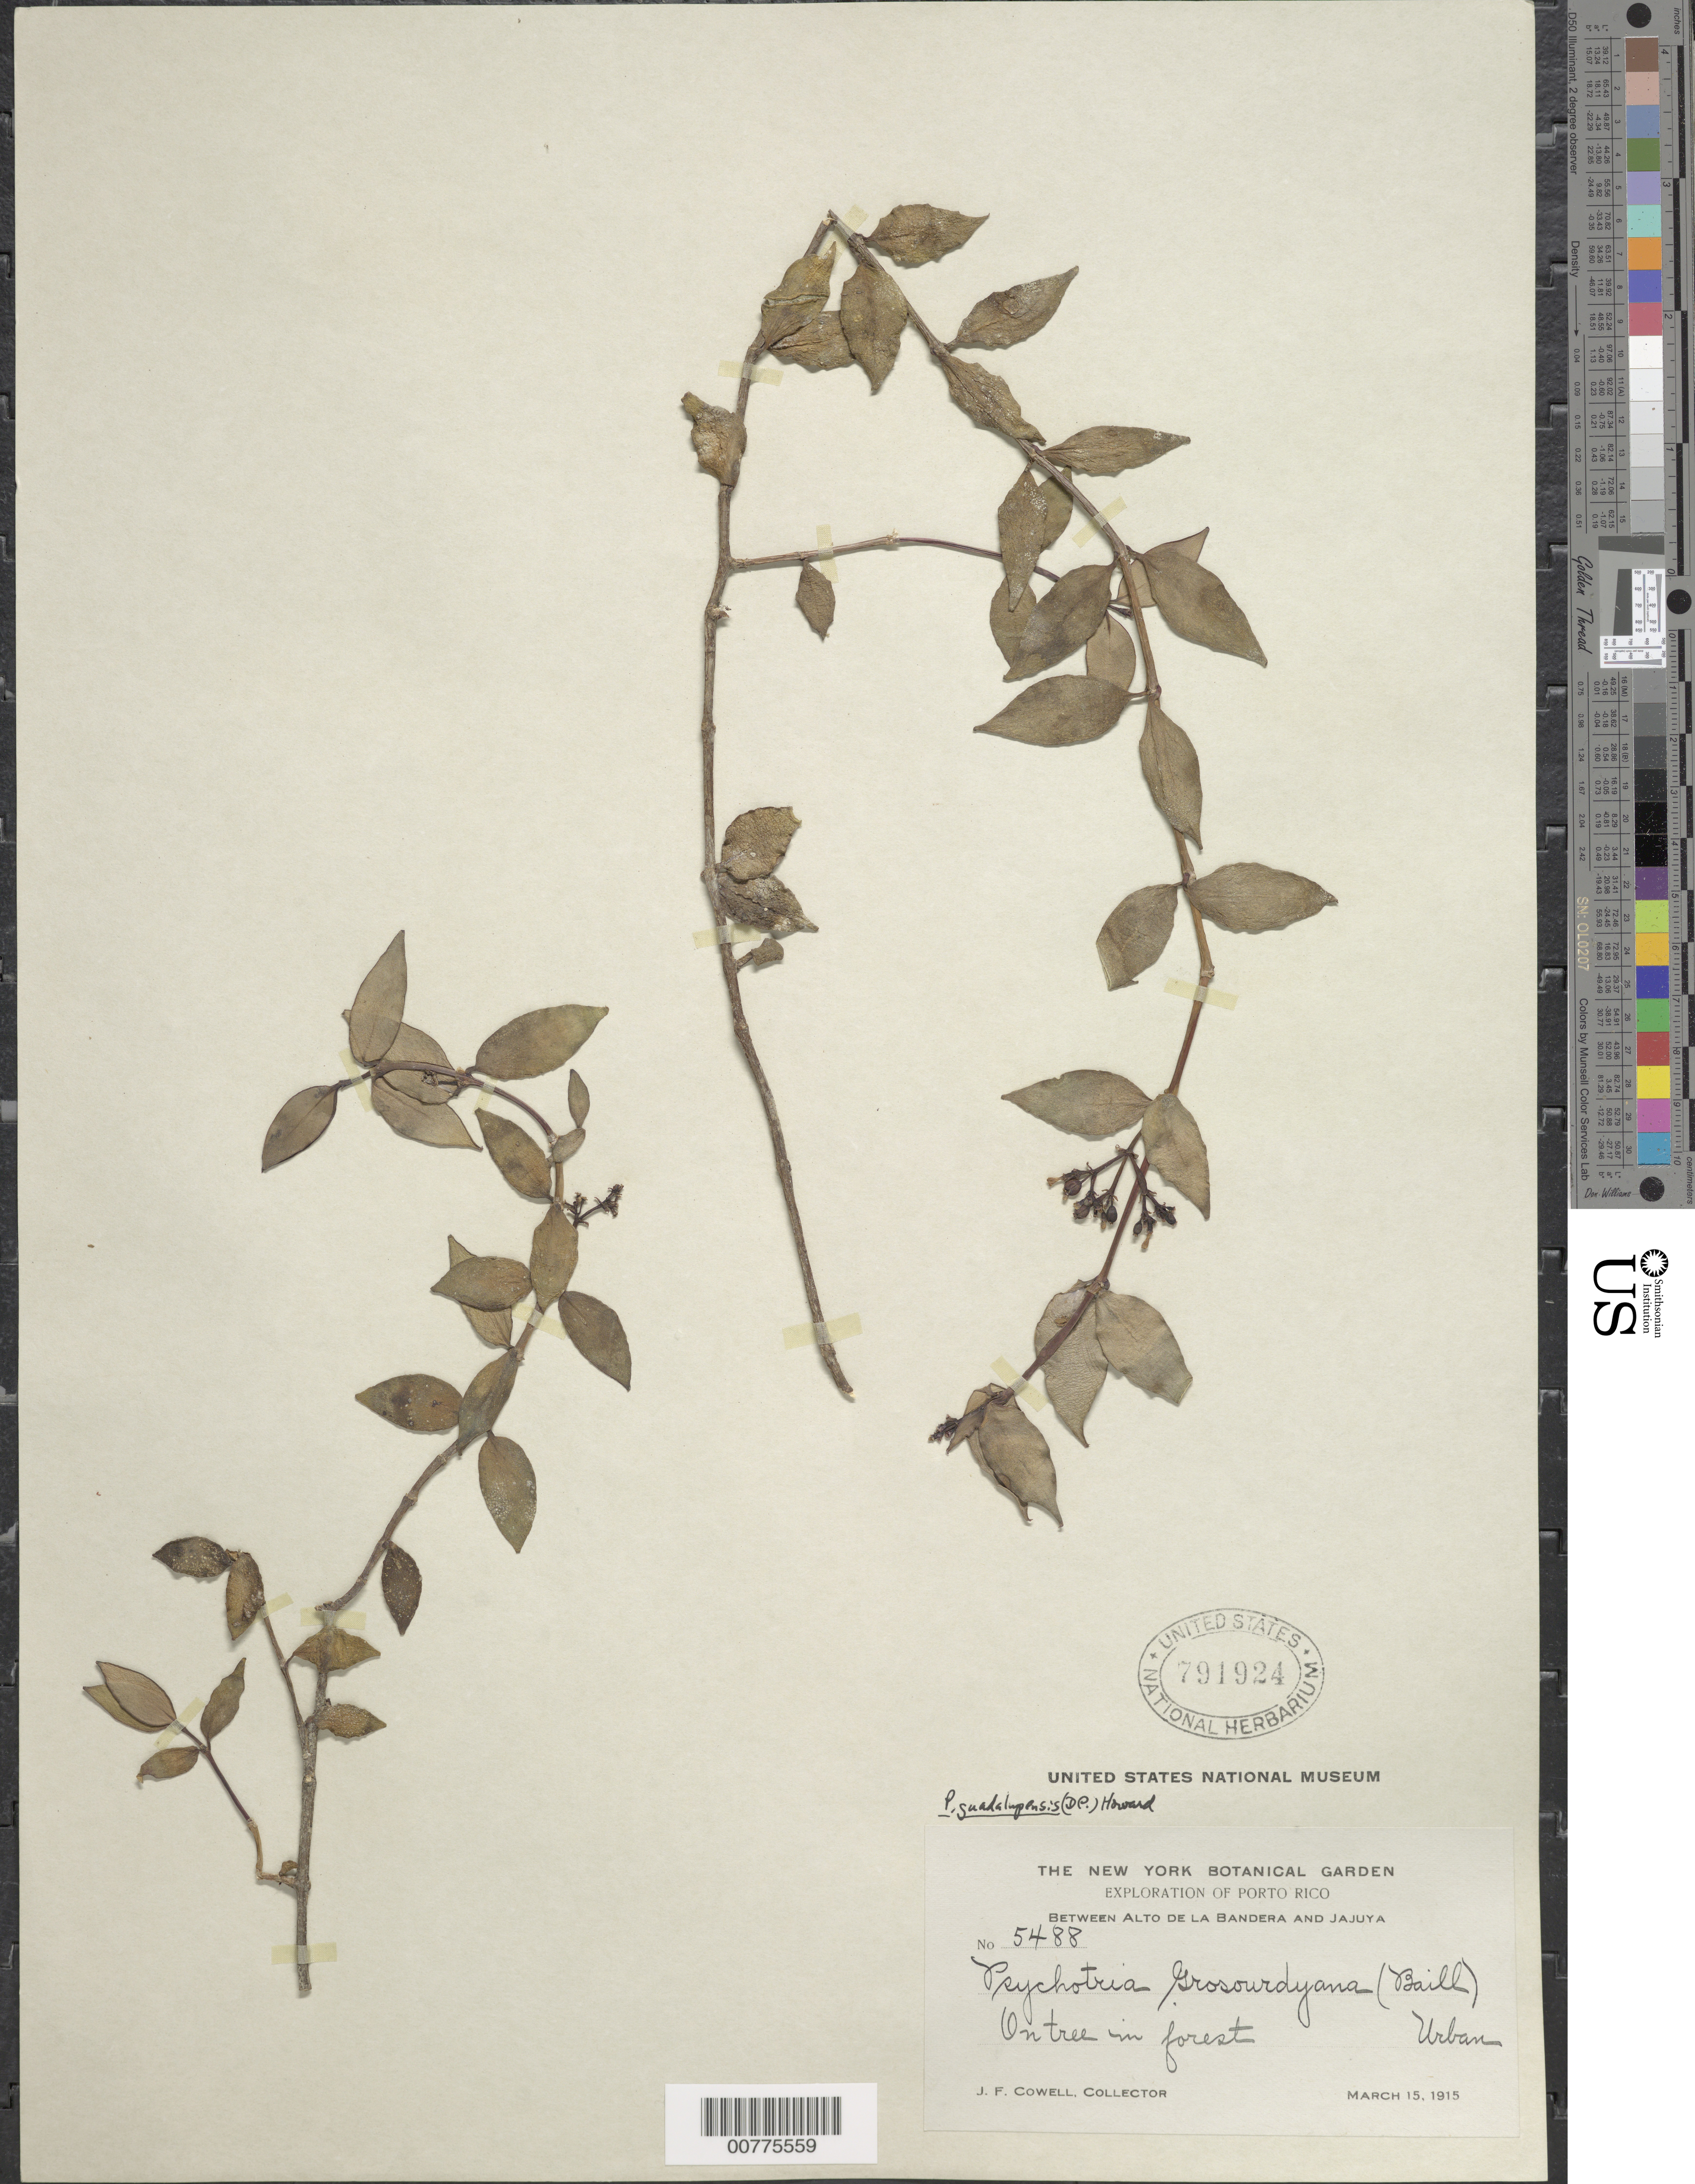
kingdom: Plantae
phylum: Tracheophyta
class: Magnoliopsida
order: Gentianales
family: Rubiaceae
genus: Notopleura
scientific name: Notopleura guadalupensis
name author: (DC.) C.M. Taylor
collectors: J. F. Cowell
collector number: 5488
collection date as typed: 15 Mar 1915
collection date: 1915-03-15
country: Puerto Rico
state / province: Adjuntas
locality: Between Alto de la Bandera and Jajuya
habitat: On tree in forest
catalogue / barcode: US 791924